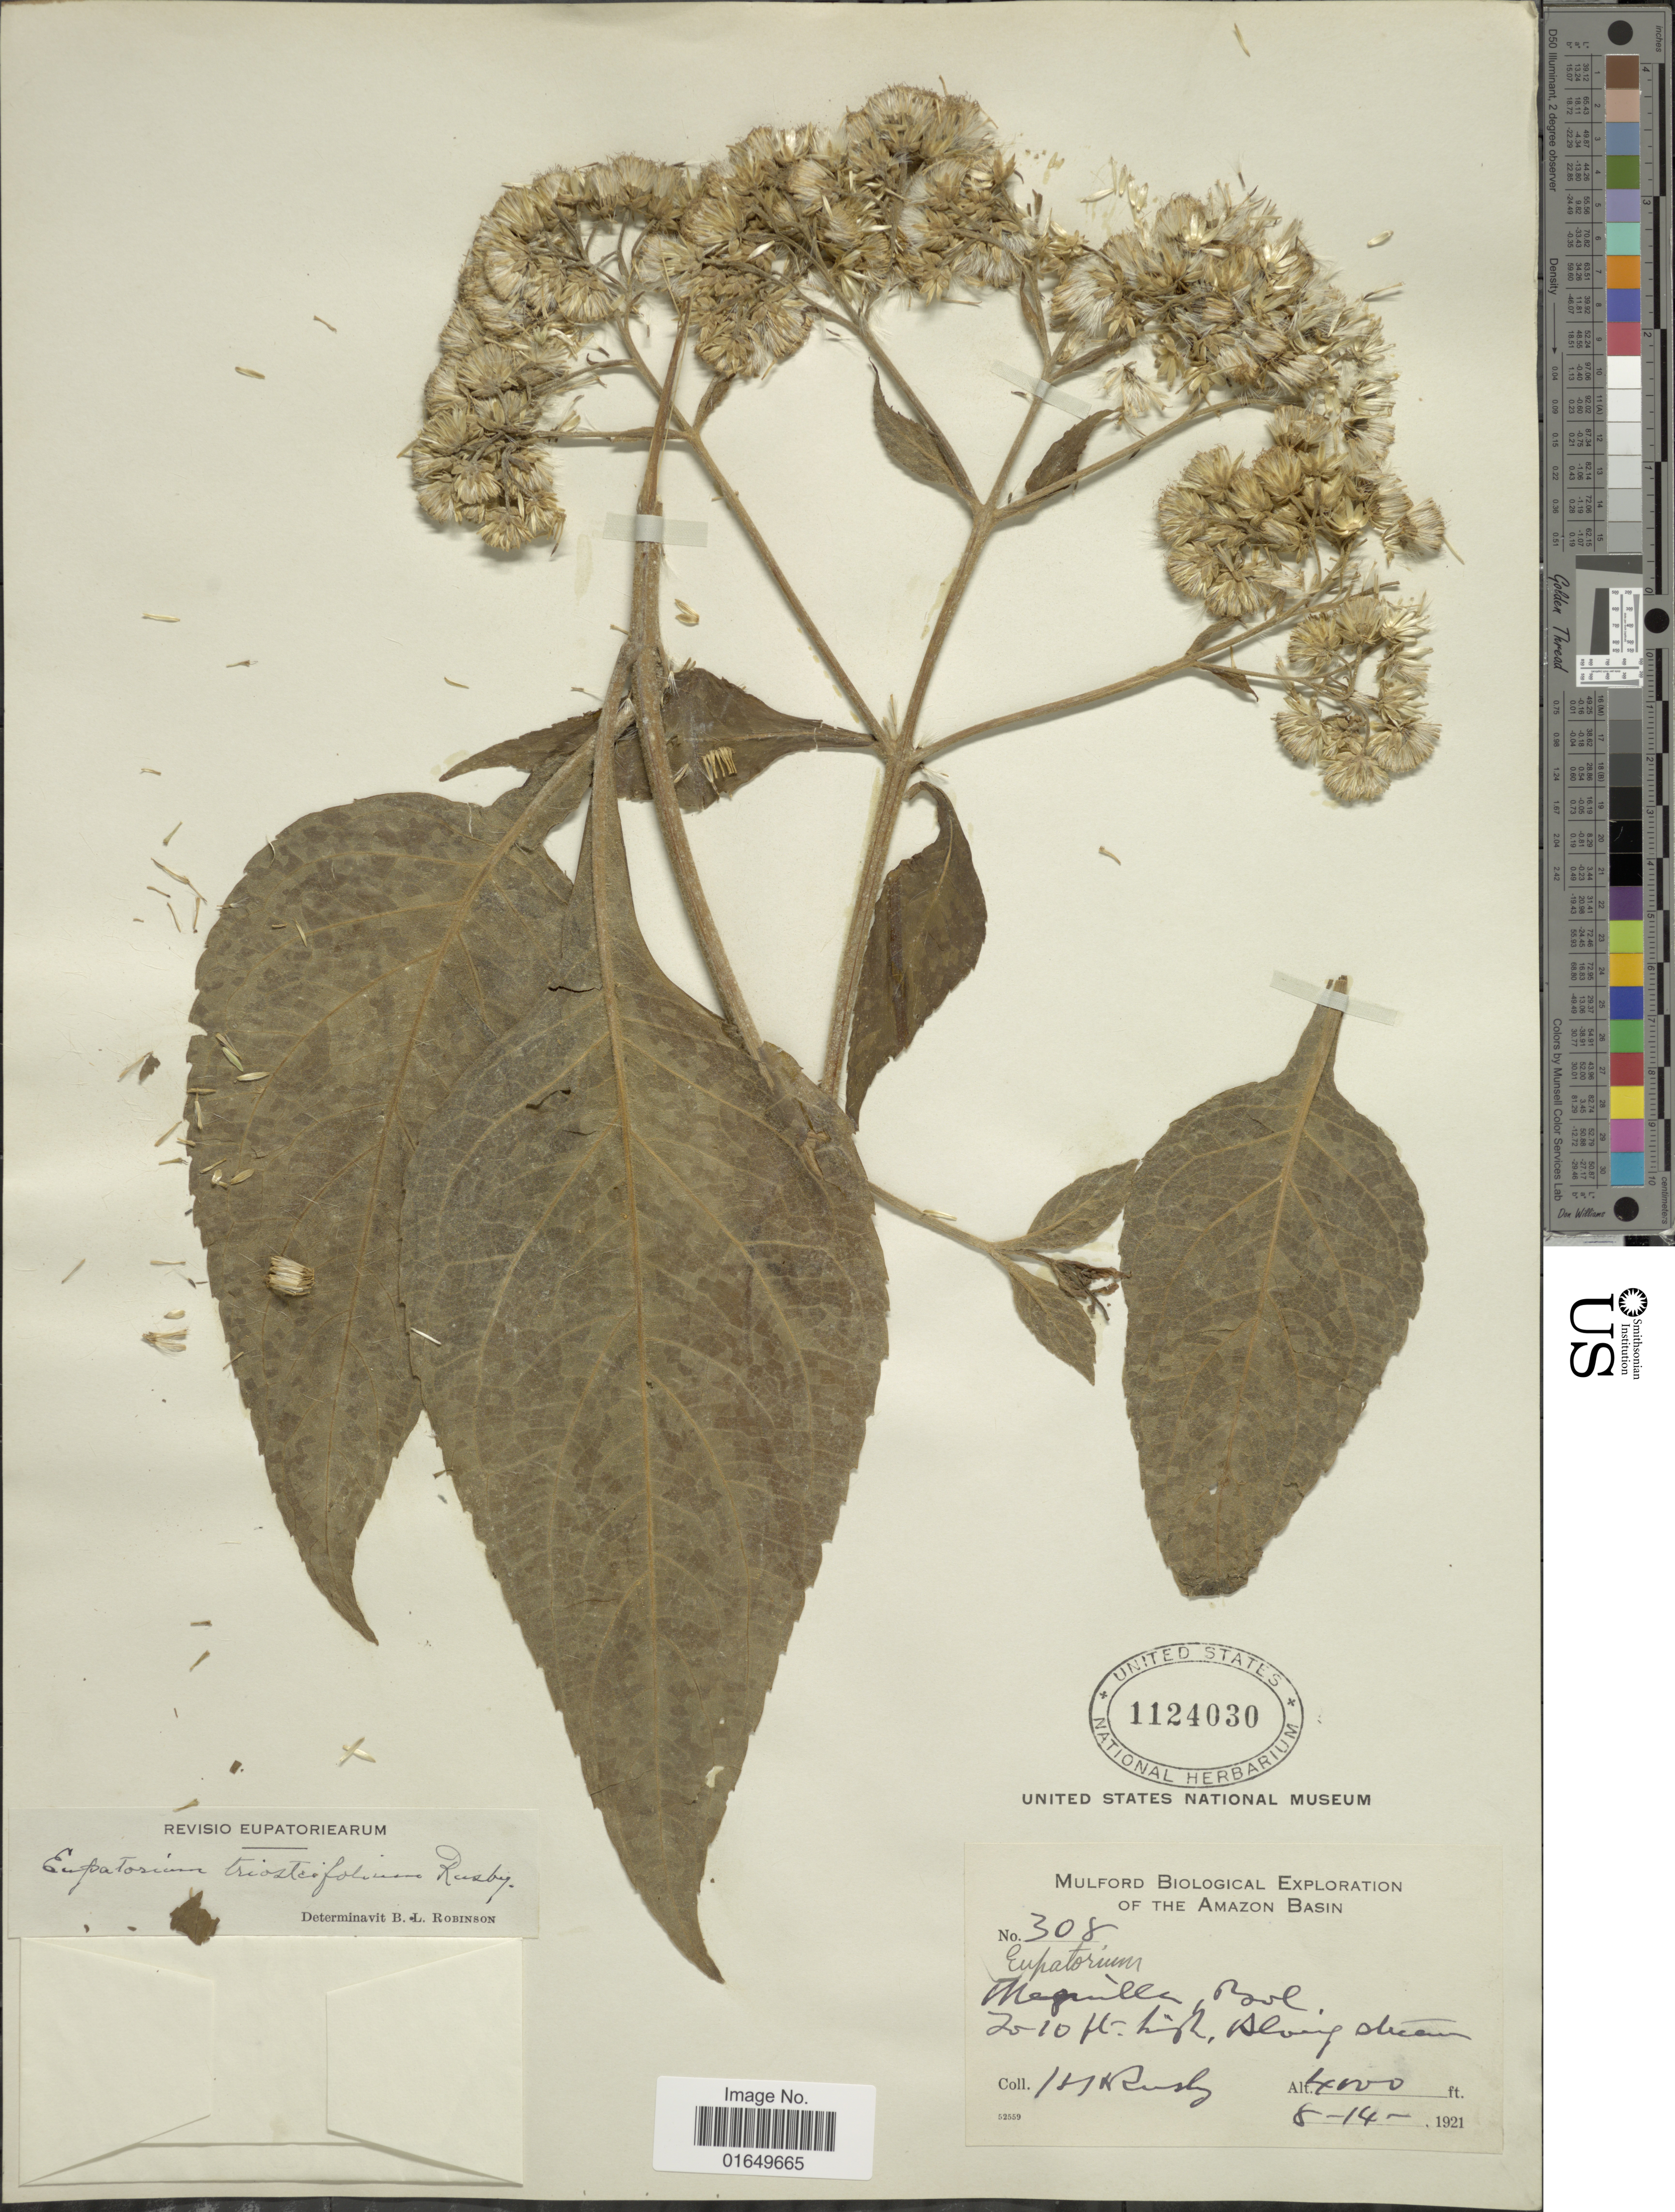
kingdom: Plantae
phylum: Tracheophyta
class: Magnoliopsida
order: Asterales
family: Asteraceae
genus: Ayapanopsis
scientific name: Ayapanopsis triosteifolia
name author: (Rusby) R.M. King & H. Rob.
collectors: H. H. Rusby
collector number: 308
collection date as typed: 8-14-1921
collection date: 1921-08-14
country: Bolivia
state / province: La Paz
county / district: Sud Yungas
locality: Rio Miguilla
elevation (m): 1219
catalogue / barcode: US 1124030